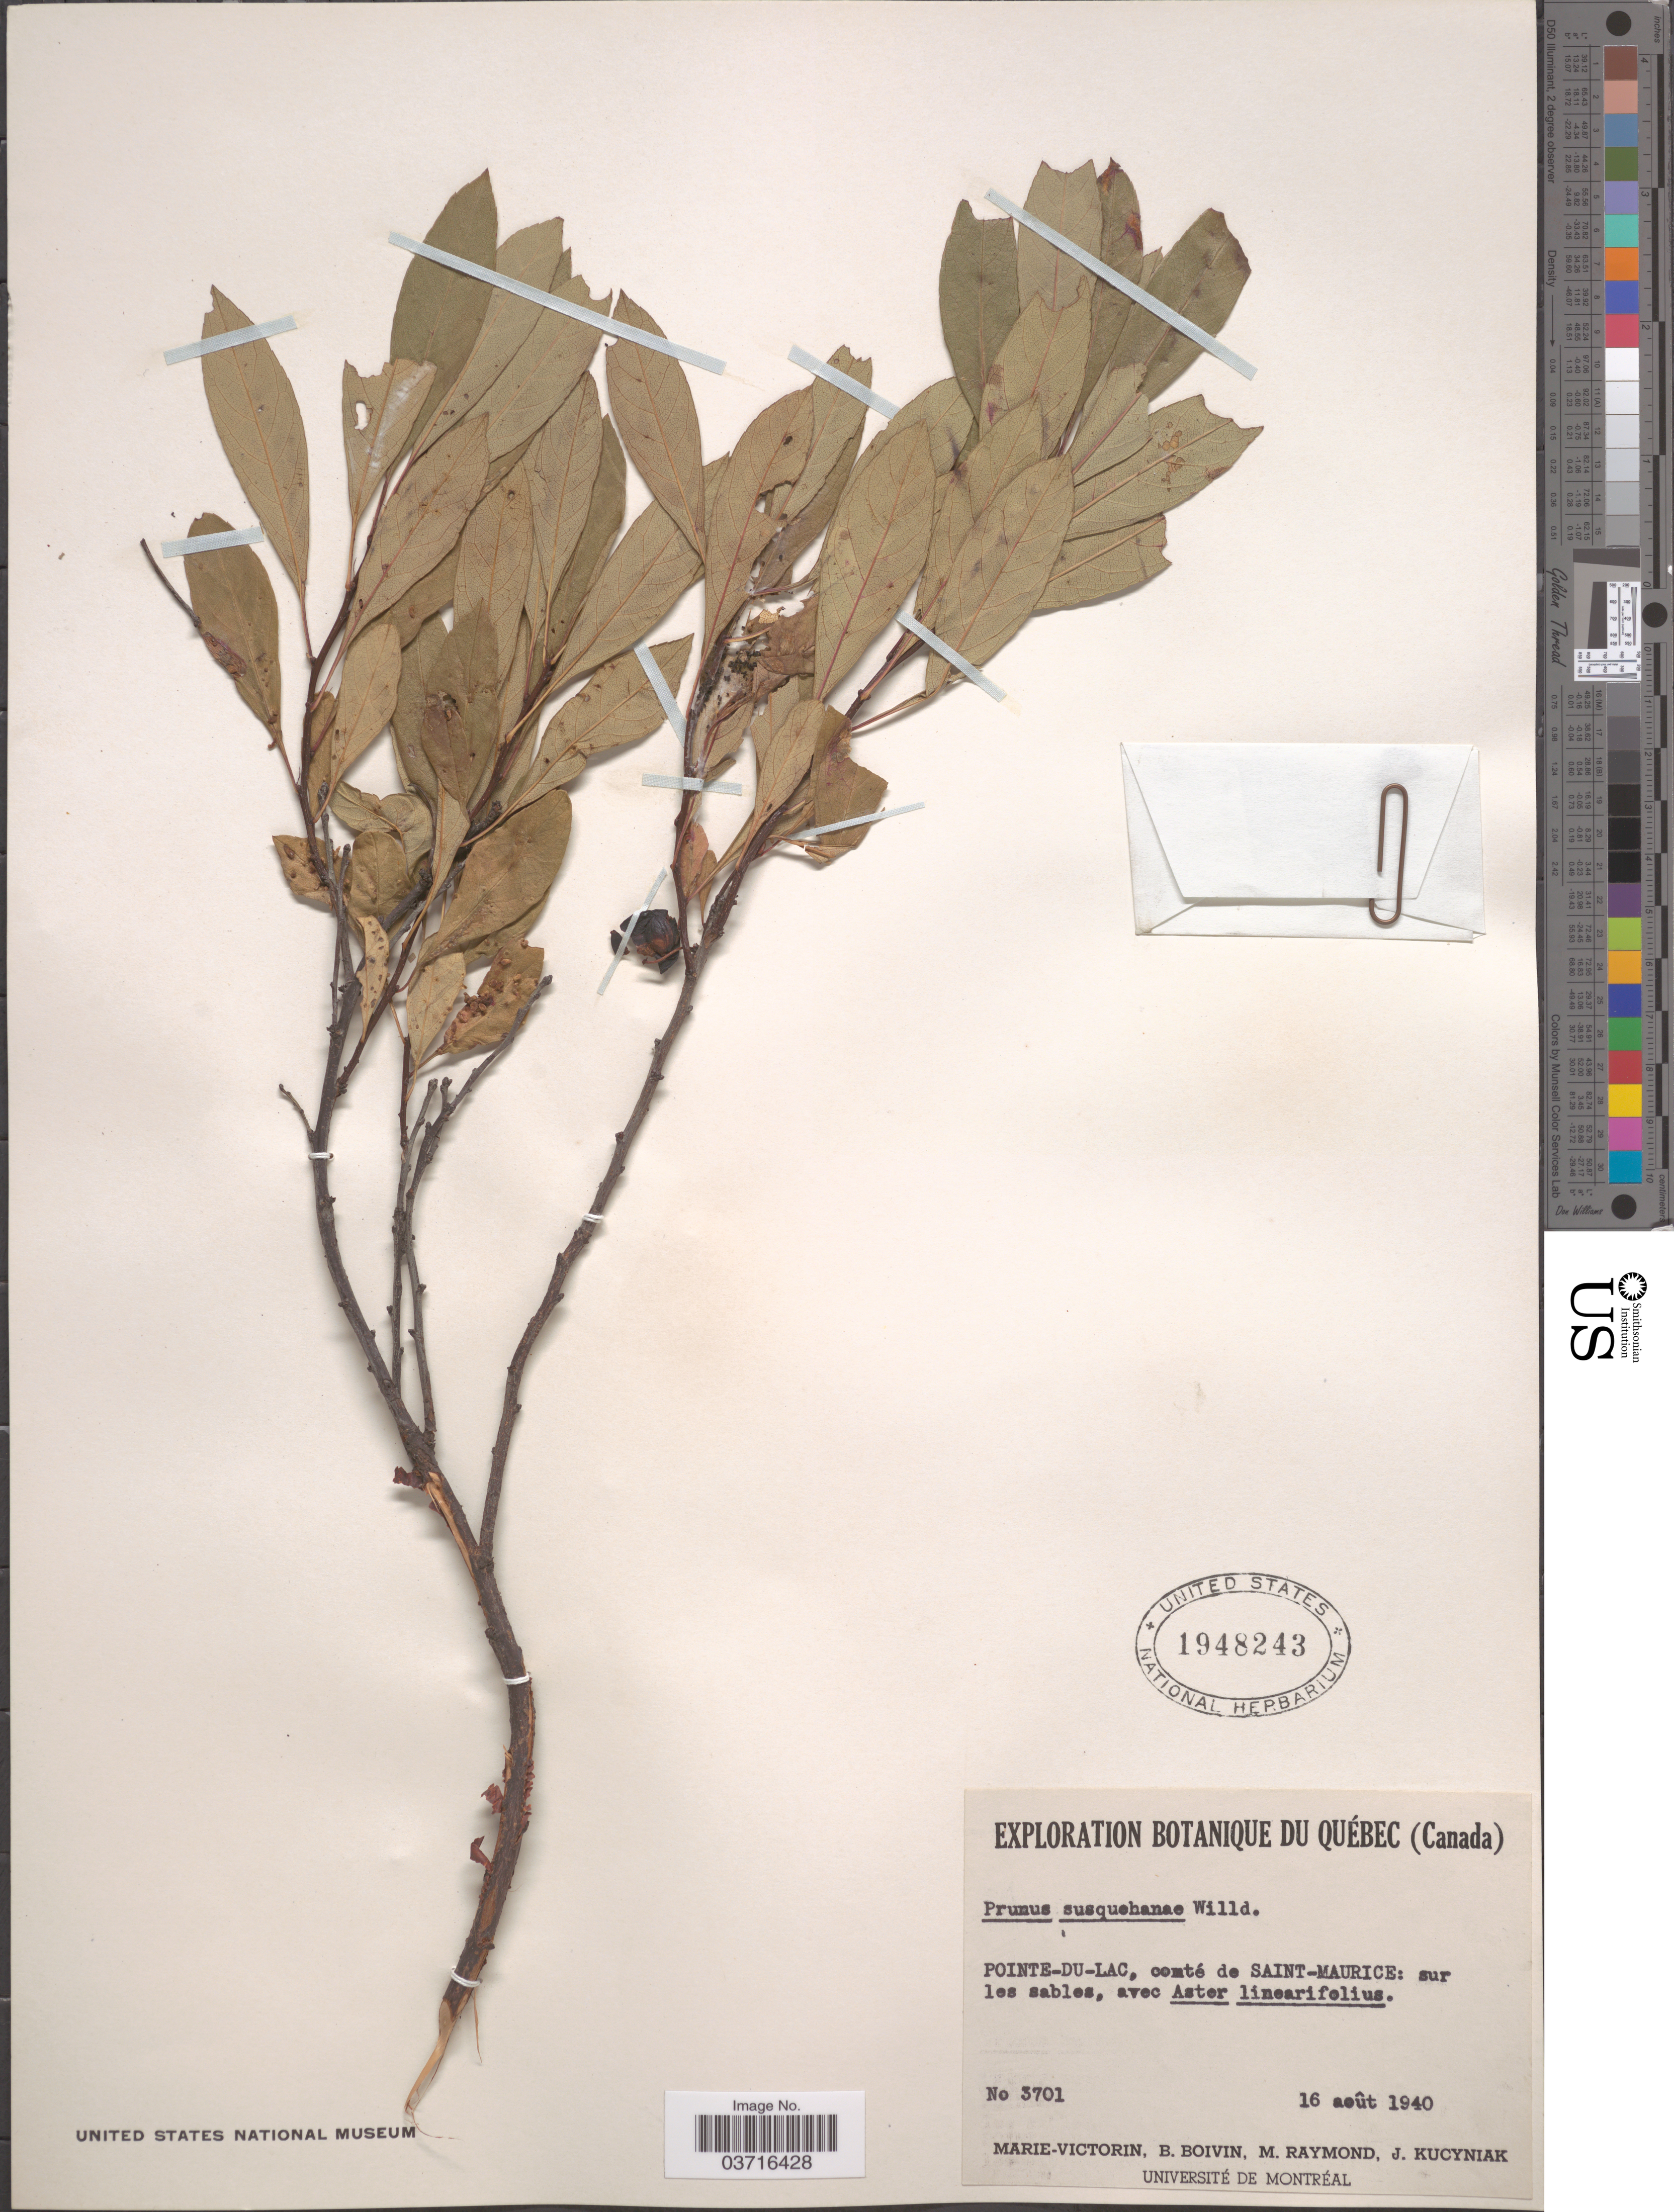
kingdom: Plantae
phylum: Tracheophyta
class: Magnoliopsida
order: Rosales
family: Rosaceae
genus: Prunus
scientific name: Prunus susquehanae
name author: Willd.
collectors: -. Marie-Victorin, J. R. B. Boivin, M. Raymond & J. Kucyniak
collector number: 3701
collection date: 1940-08-16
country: Canada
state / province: Quebec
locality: Point-Du-Lac, comté de Saint-Maurice: sur les sables.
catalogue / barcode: US 1948243